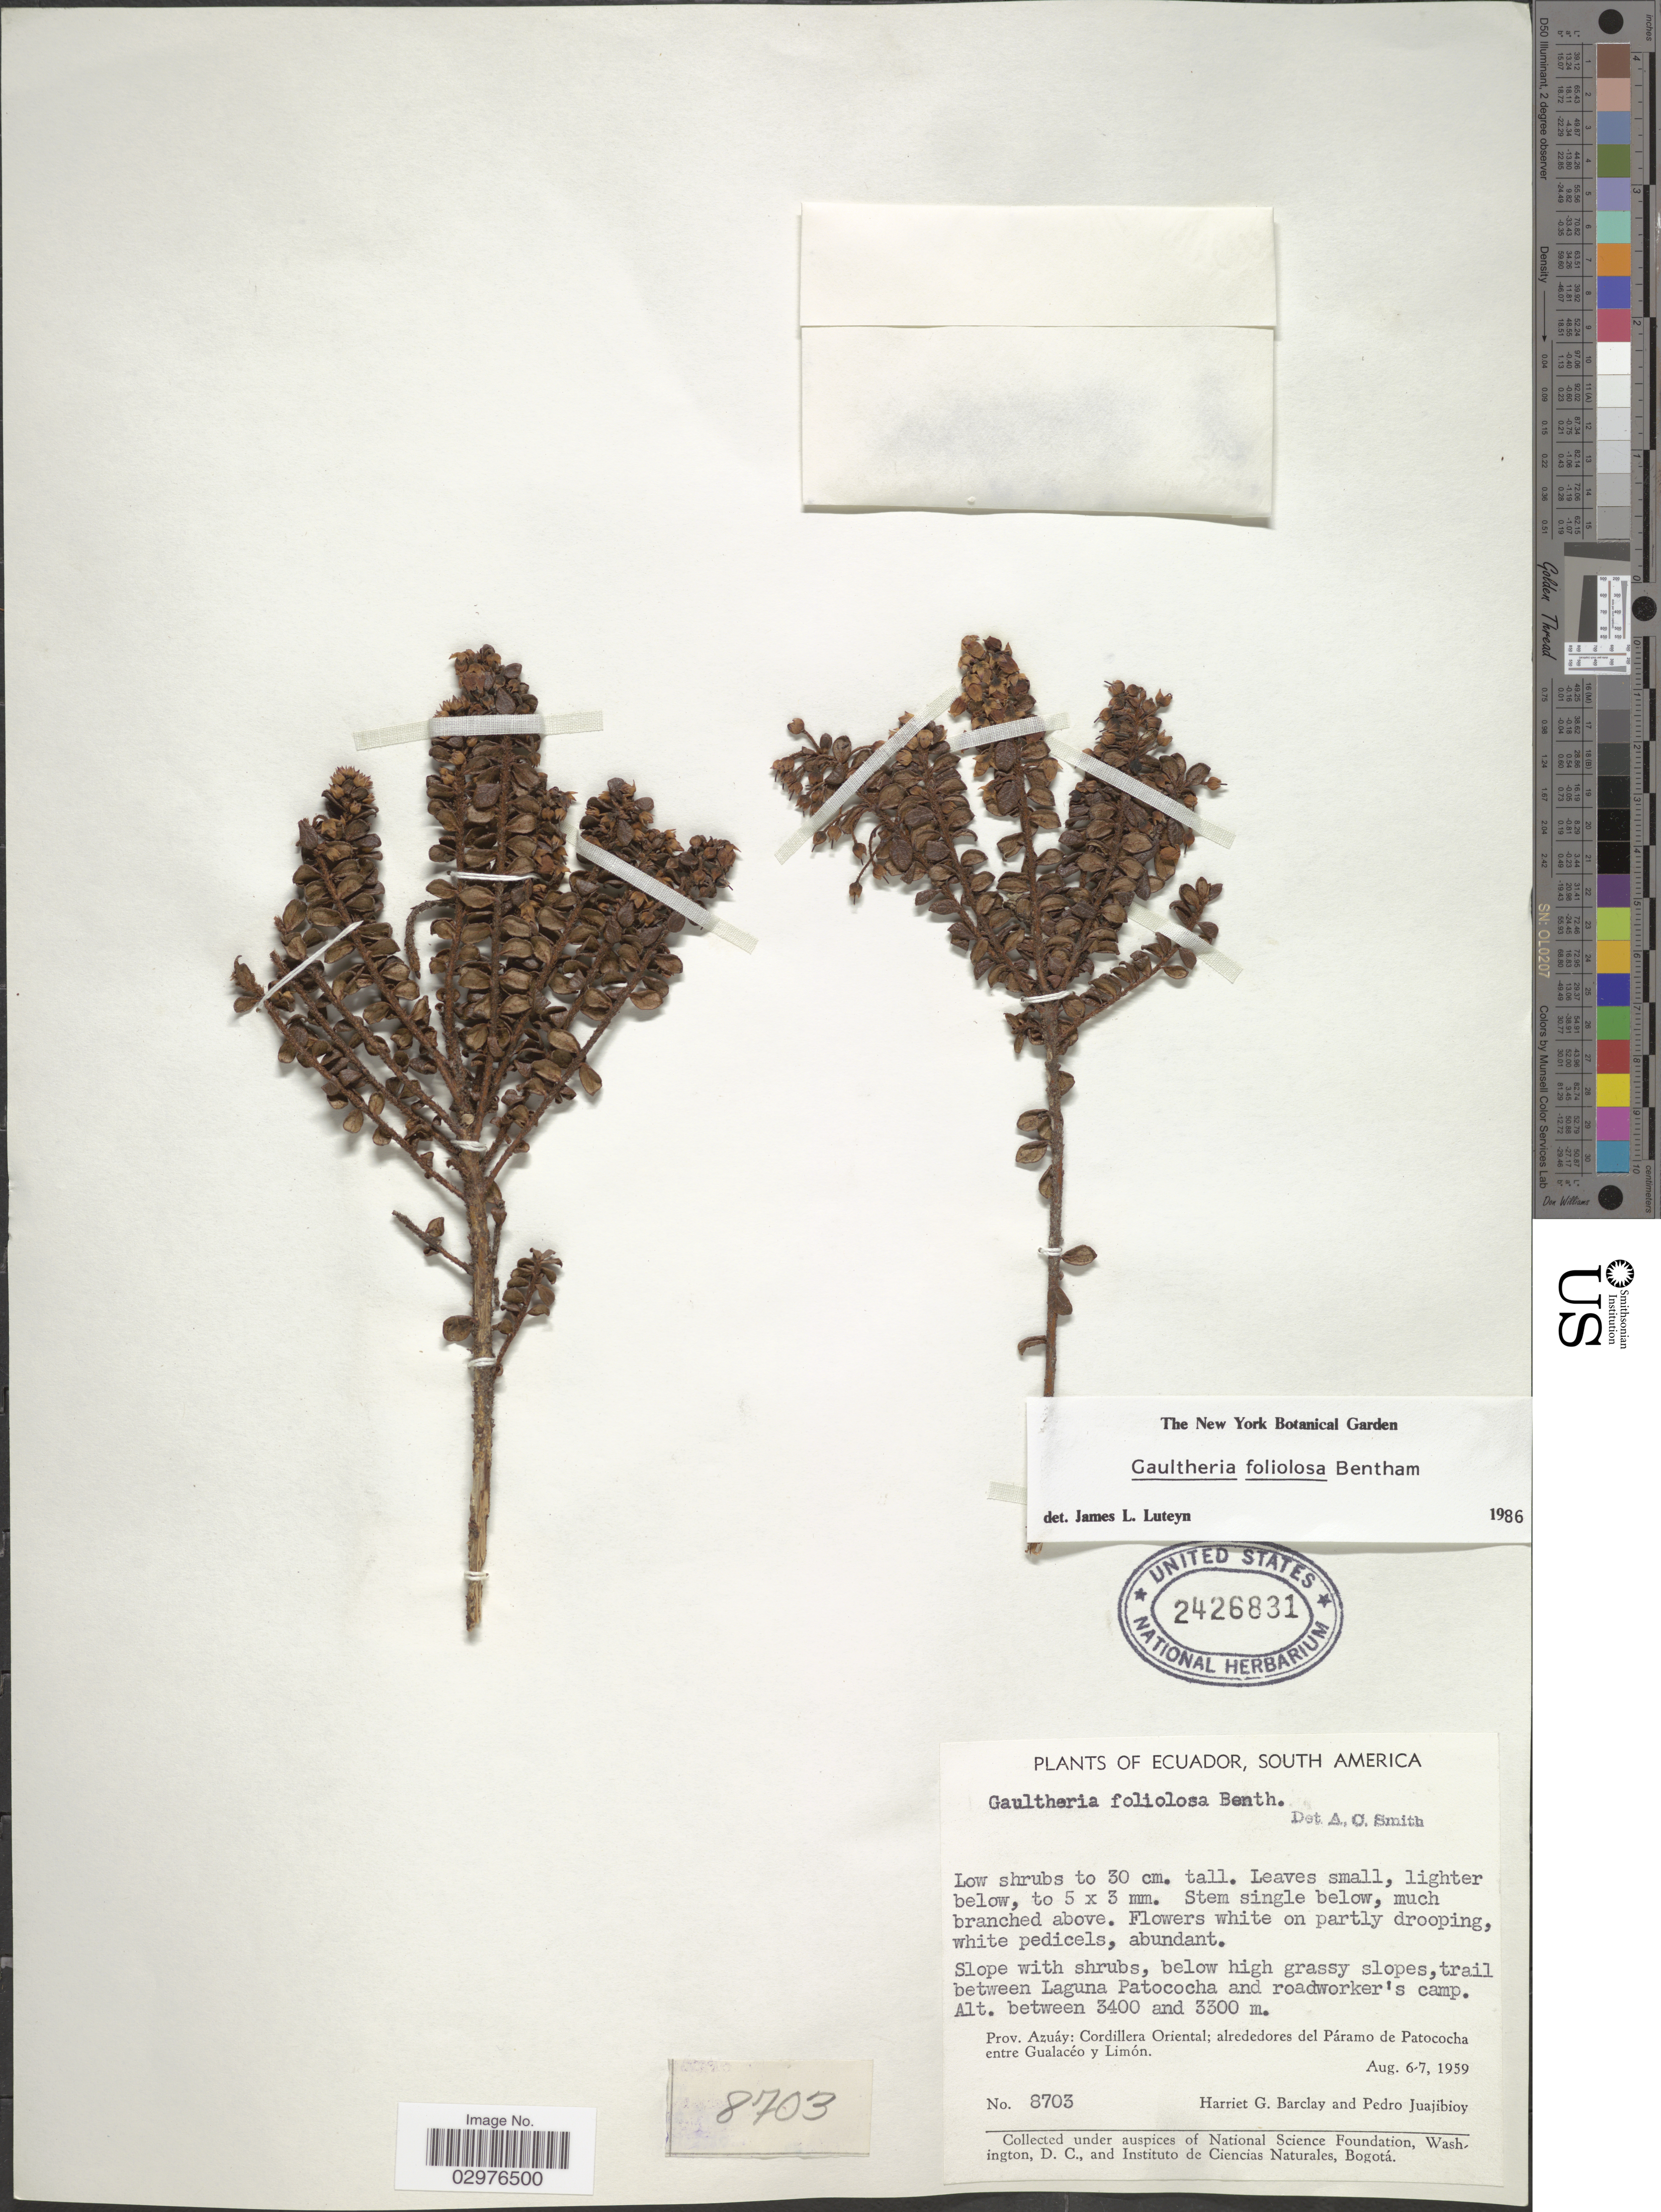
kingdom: Plantae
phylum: Tracheophyta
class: Magnoliopsida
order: Ericales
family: Ericaceae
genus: Gaultheria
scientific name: Gaultheria foliolosa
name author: Benth.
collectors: H. G. Barclay & P. Juajibioy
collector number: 8703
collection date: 1959-08-06/1959-08-07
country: Ecuador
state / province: Azuay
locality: Trail between Laguna Patococha and roadworker's camp. Cordillera Oriental; alrededores del Páramo de Patococha entre Gualacéo y Limón.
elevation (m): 3300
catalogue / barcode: US 2426831